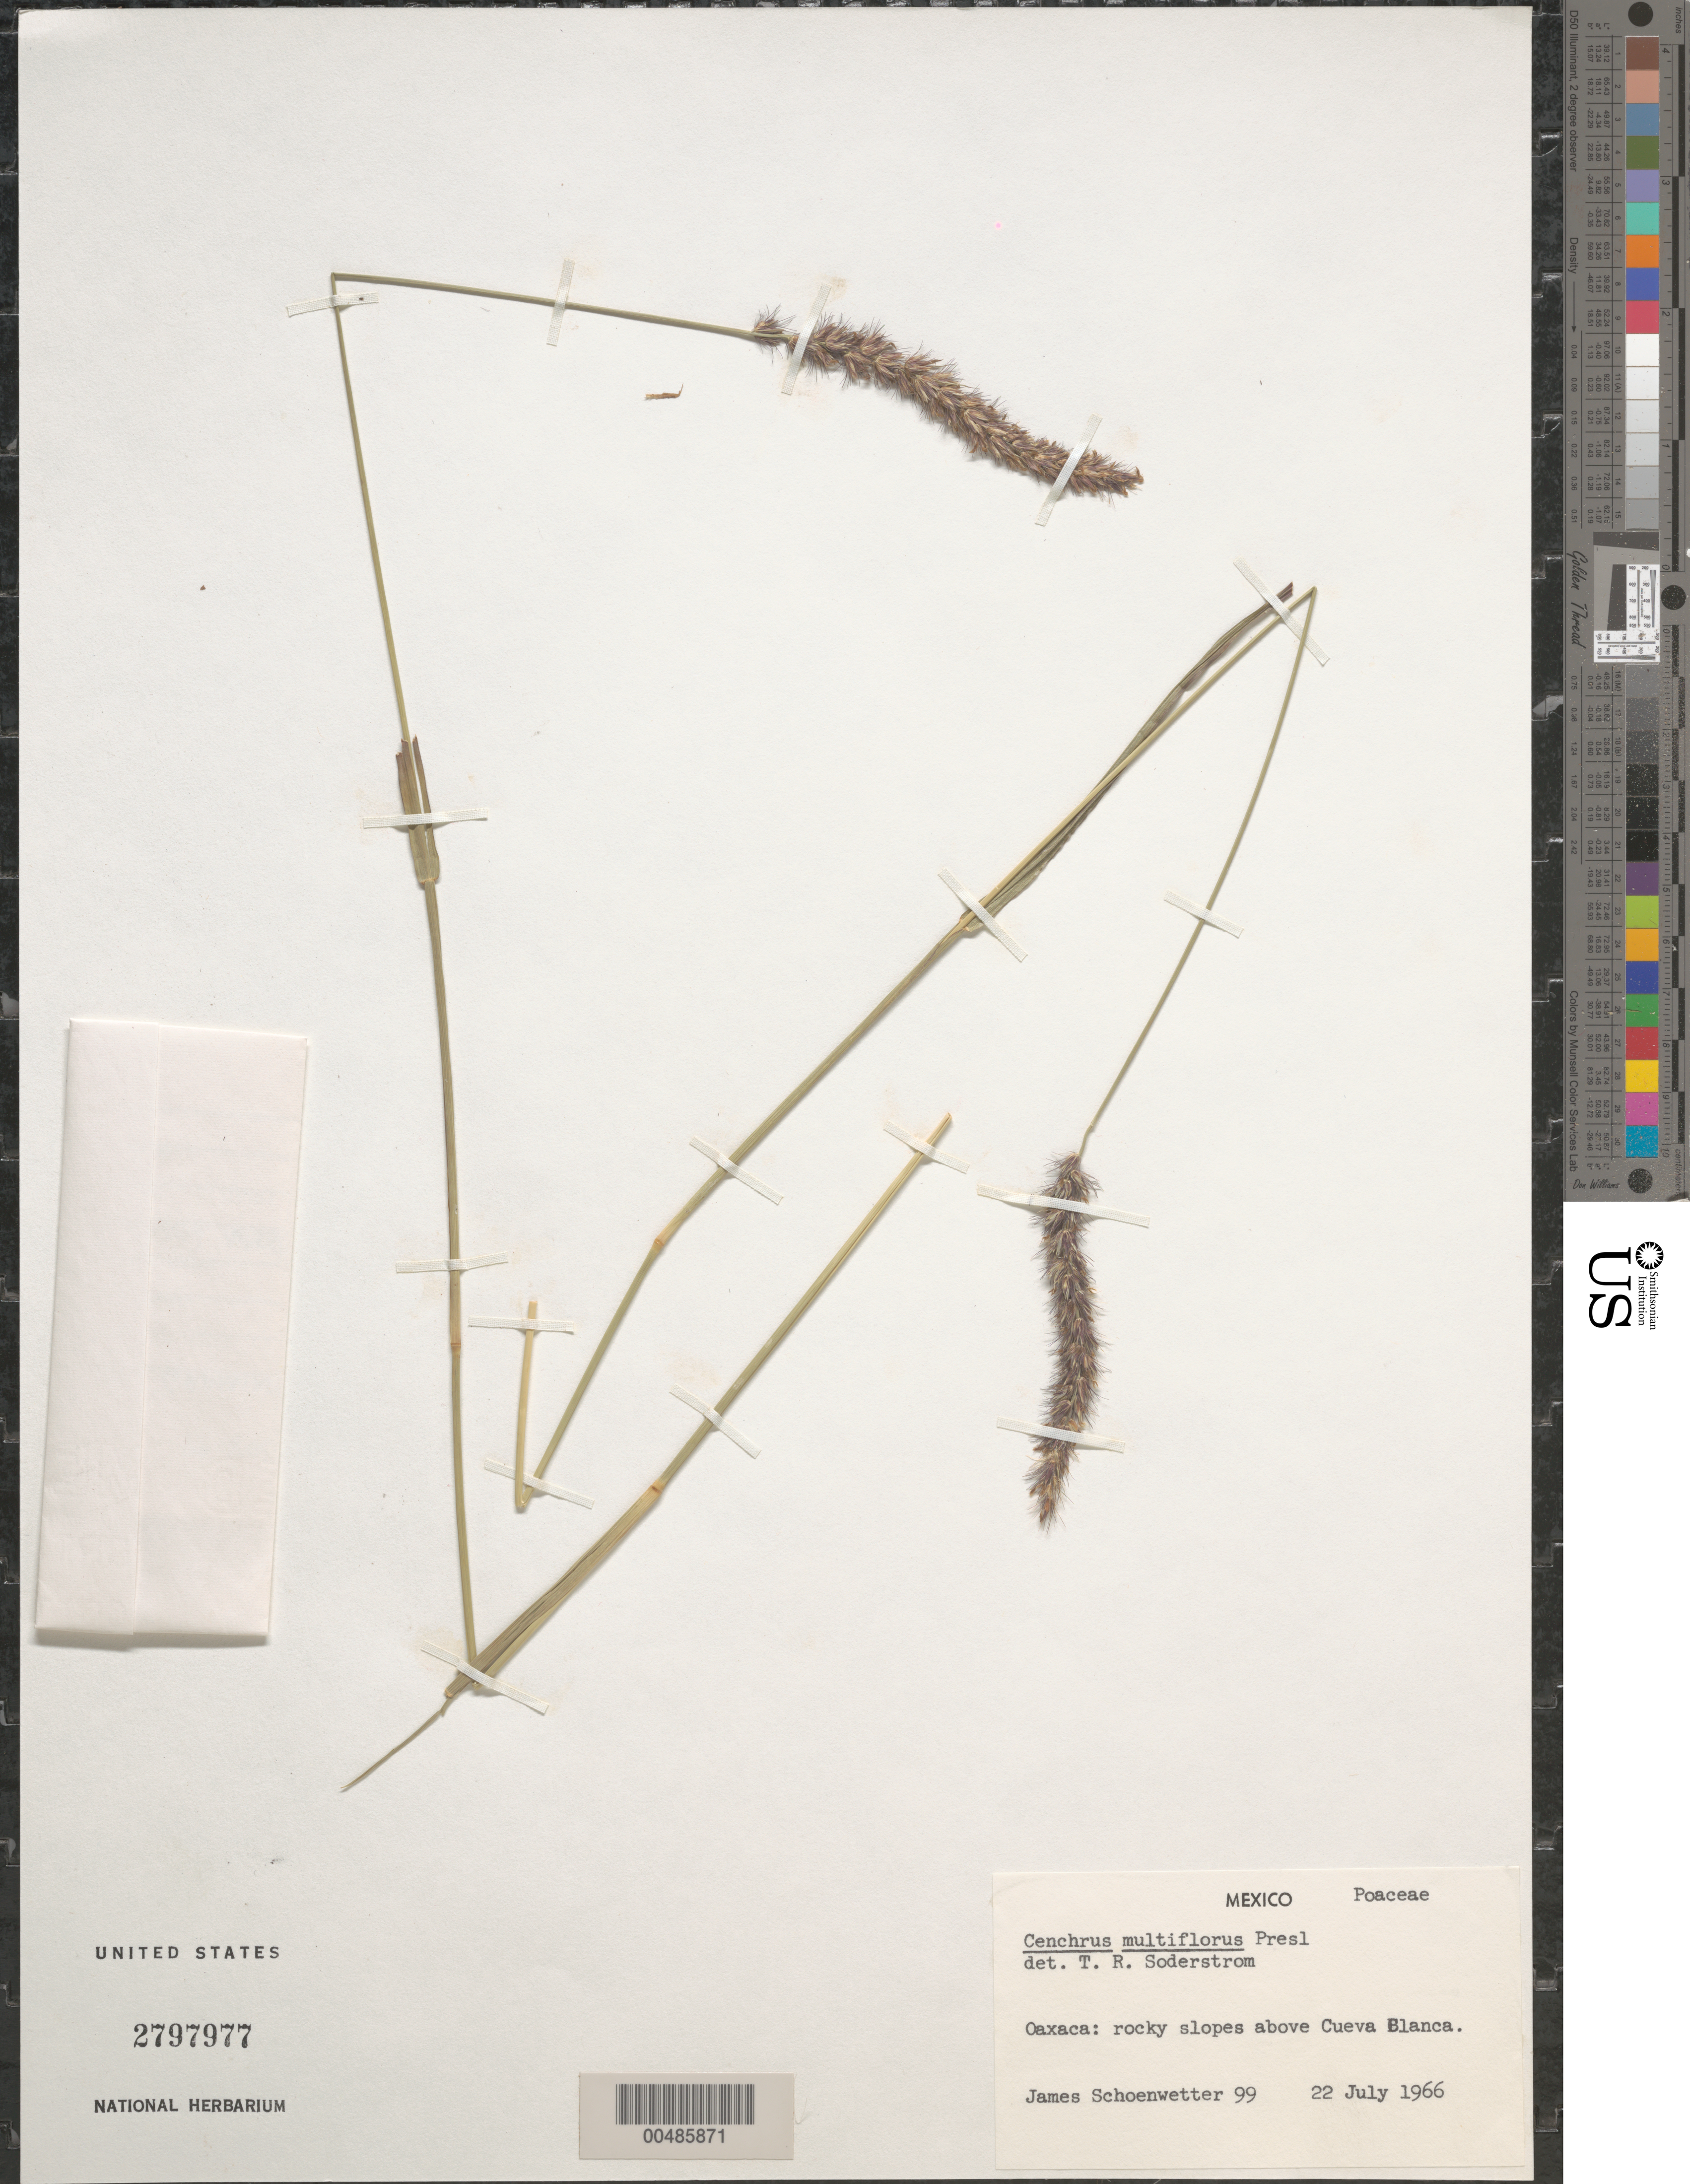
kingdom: Plantae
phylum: Tracheophyta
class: Liliopsida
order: Poales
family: Poaceae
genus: Cenchrus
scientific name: Cenchrus multiflorus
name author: C. Presl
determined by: Soderstrom, T. R.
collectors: J. Schoenwetter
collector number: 99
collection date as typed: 22 Jul 1966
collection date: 1966-07-22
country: Mexico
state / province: Oaxaca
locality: Above Cueva Blanca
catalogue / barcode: US 2797977